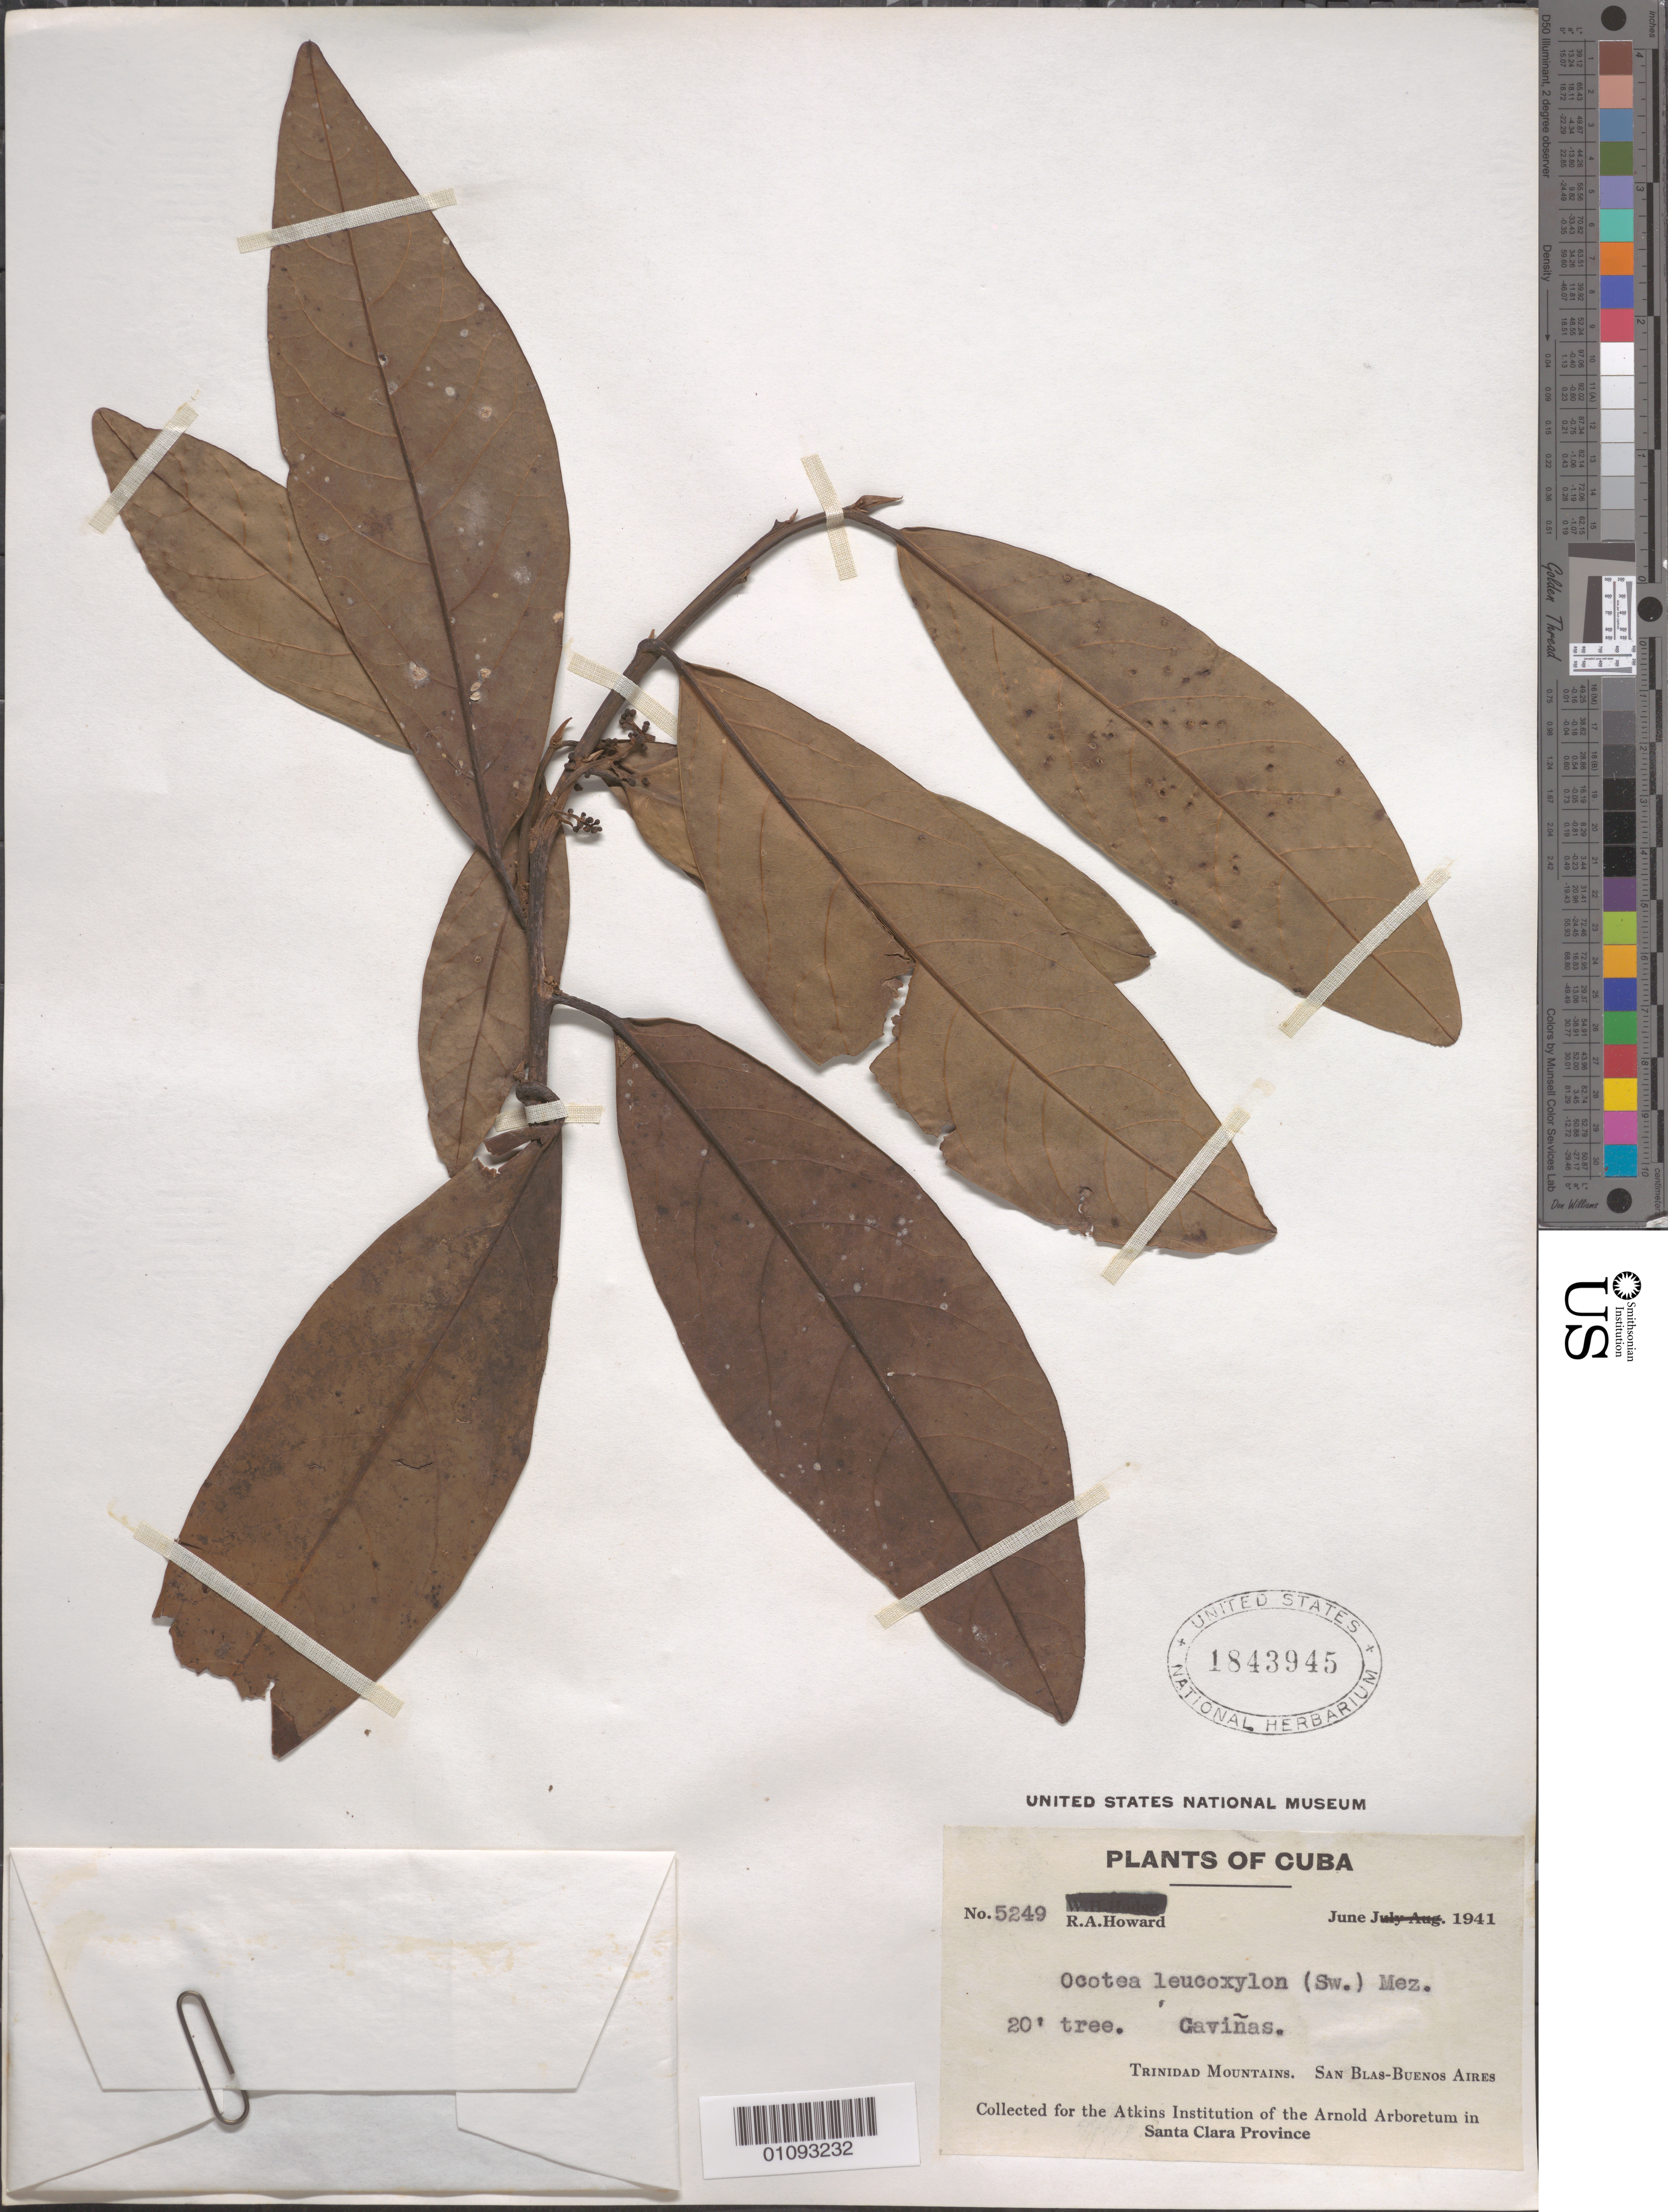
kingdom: Plantae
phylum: Tracheophyta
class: Magnoliopsida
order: Laurales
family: Lauraceae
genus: Ocotea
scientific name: Ocotea leucoxylon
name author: (Sw.) Laness.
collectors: R. A. Howard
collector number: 5249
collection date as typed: Jun 1941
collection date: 1941-06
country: Cuba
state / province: Matanzas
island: Cuba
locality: Trinidad Mts San Blas, Buenos aires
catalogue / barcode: US 1843945